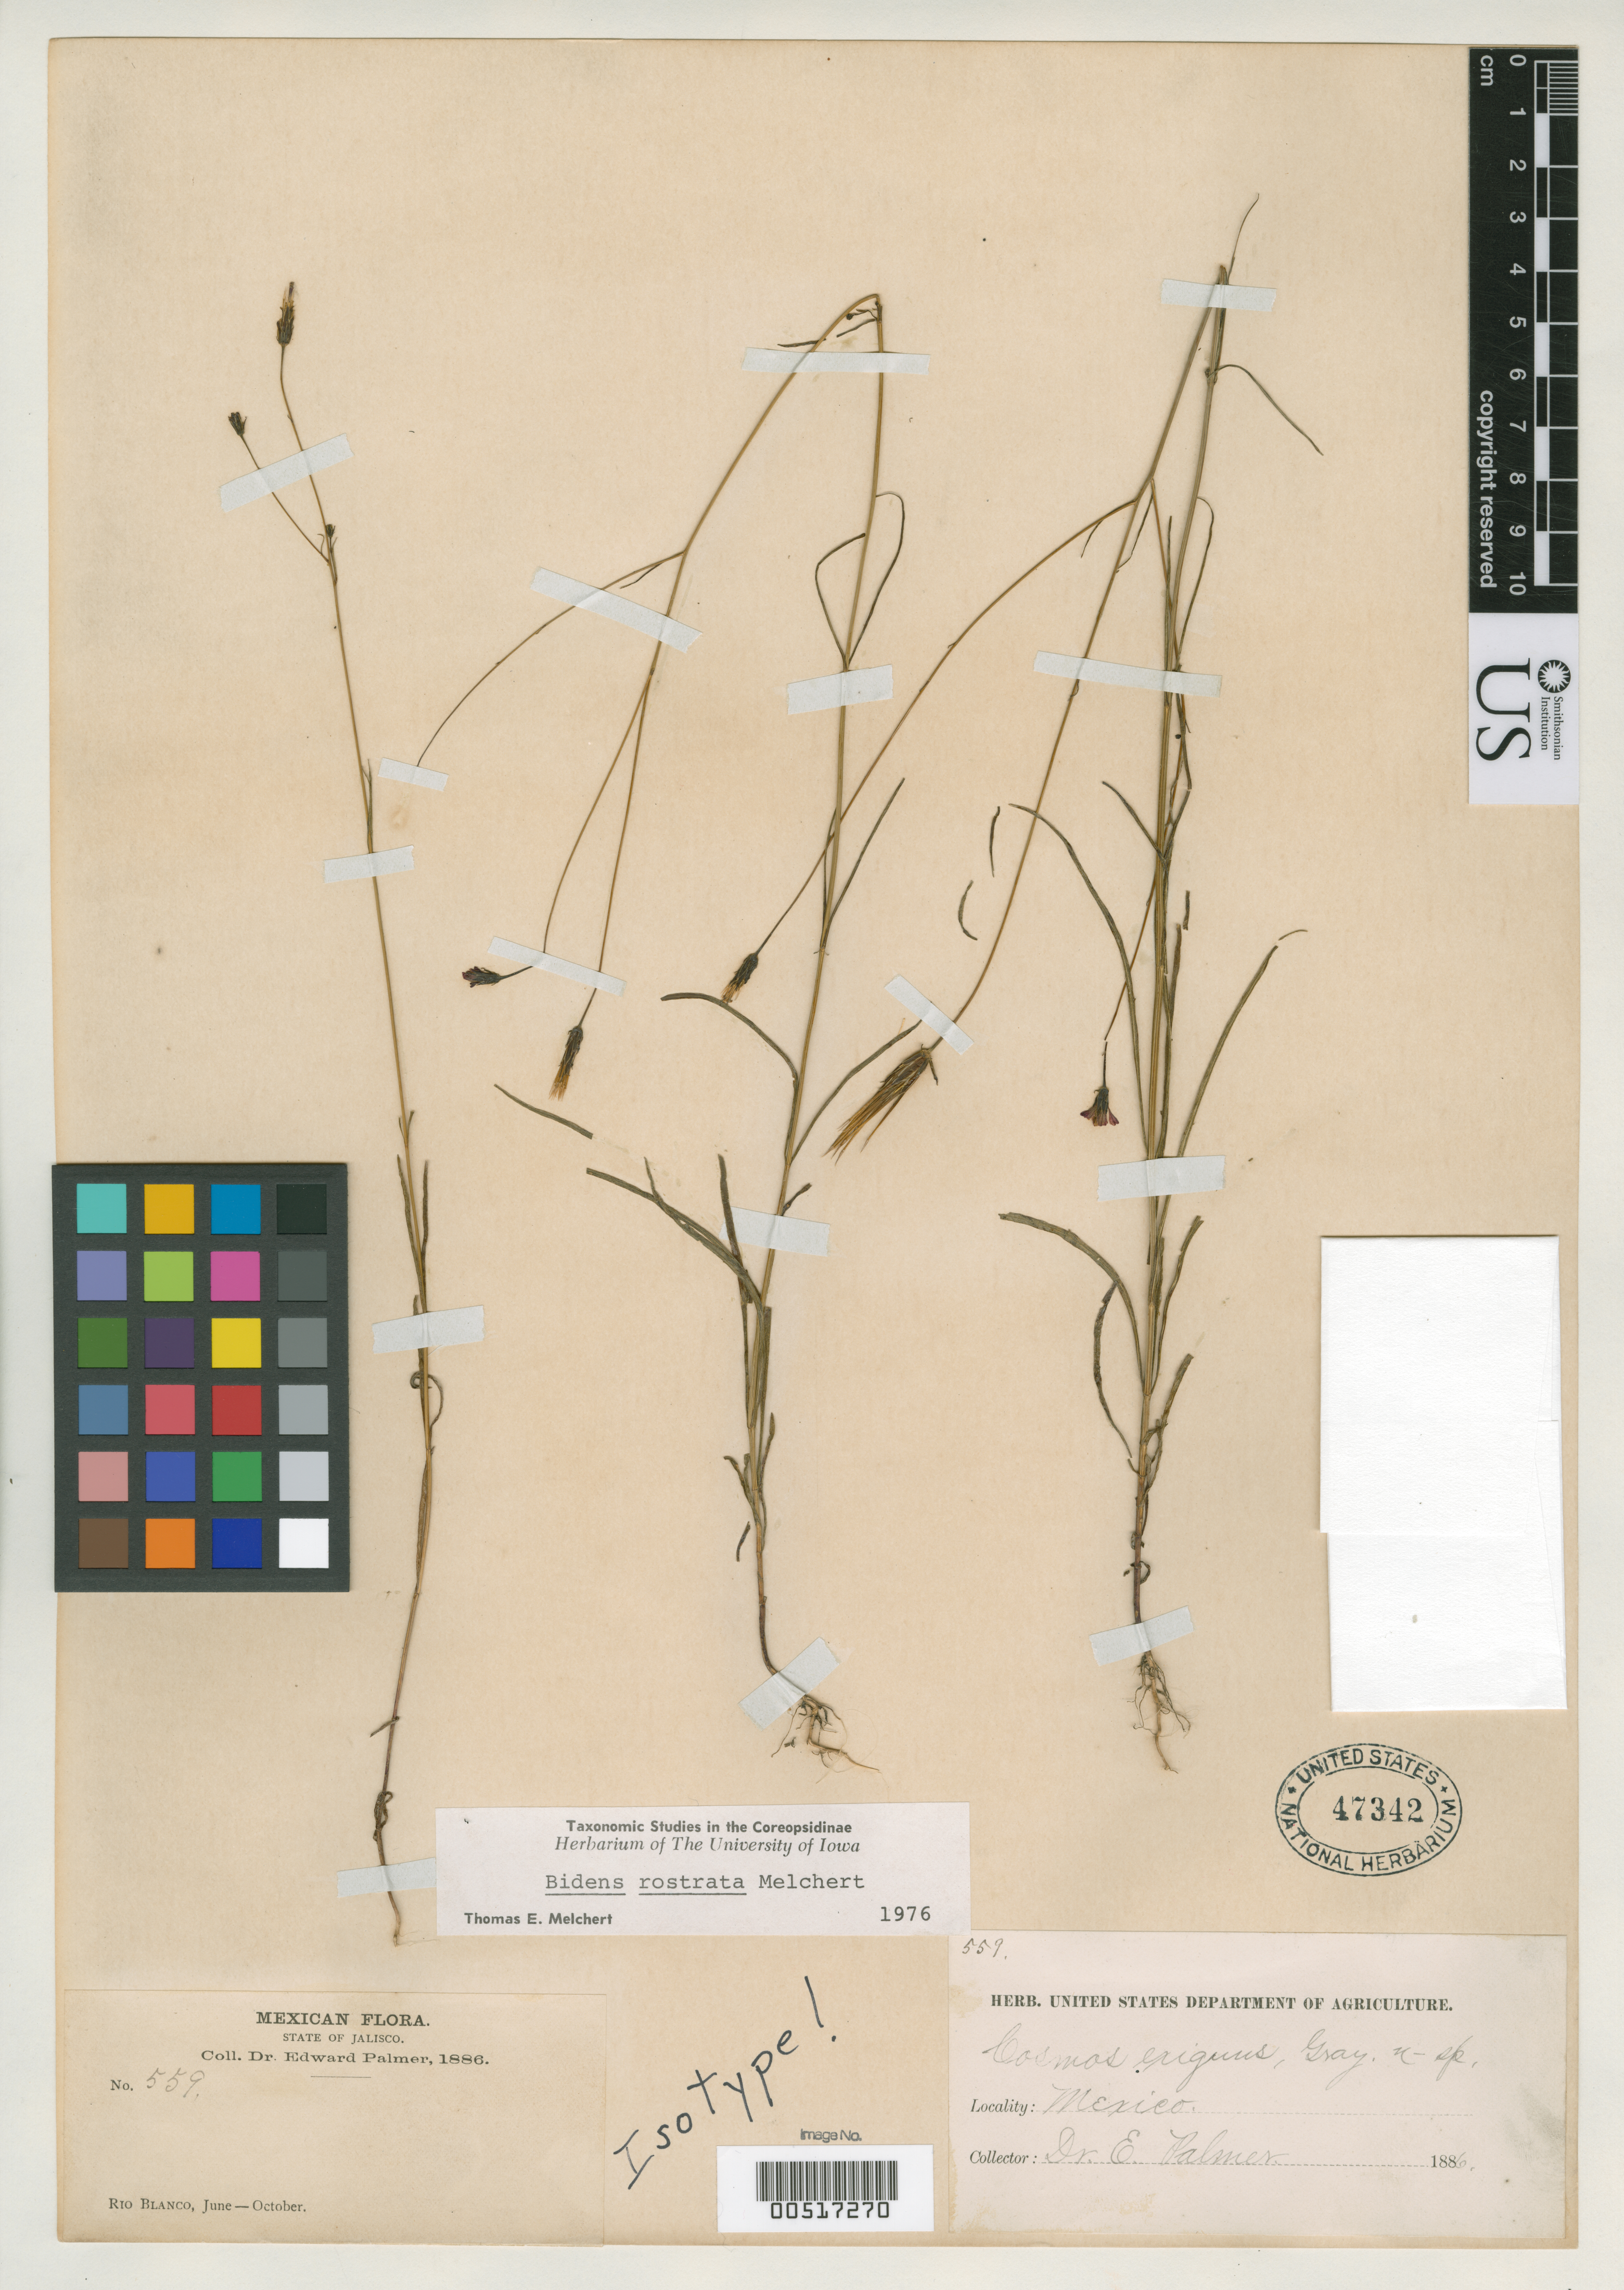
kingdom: Plantae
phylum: Tracheophyta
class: Magnoliopsida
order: Asterales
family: Asteraceae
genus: Cosmos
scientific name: Cosmos exiguus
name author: A. Gray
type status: Isotype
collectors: E. Palmer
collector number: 559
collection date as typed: Jun 1886 to -- Oct 1886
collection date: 1886-06/1886-10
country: Mexico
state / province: Jalisco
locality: Rio Blanco.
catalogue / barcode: US 47342